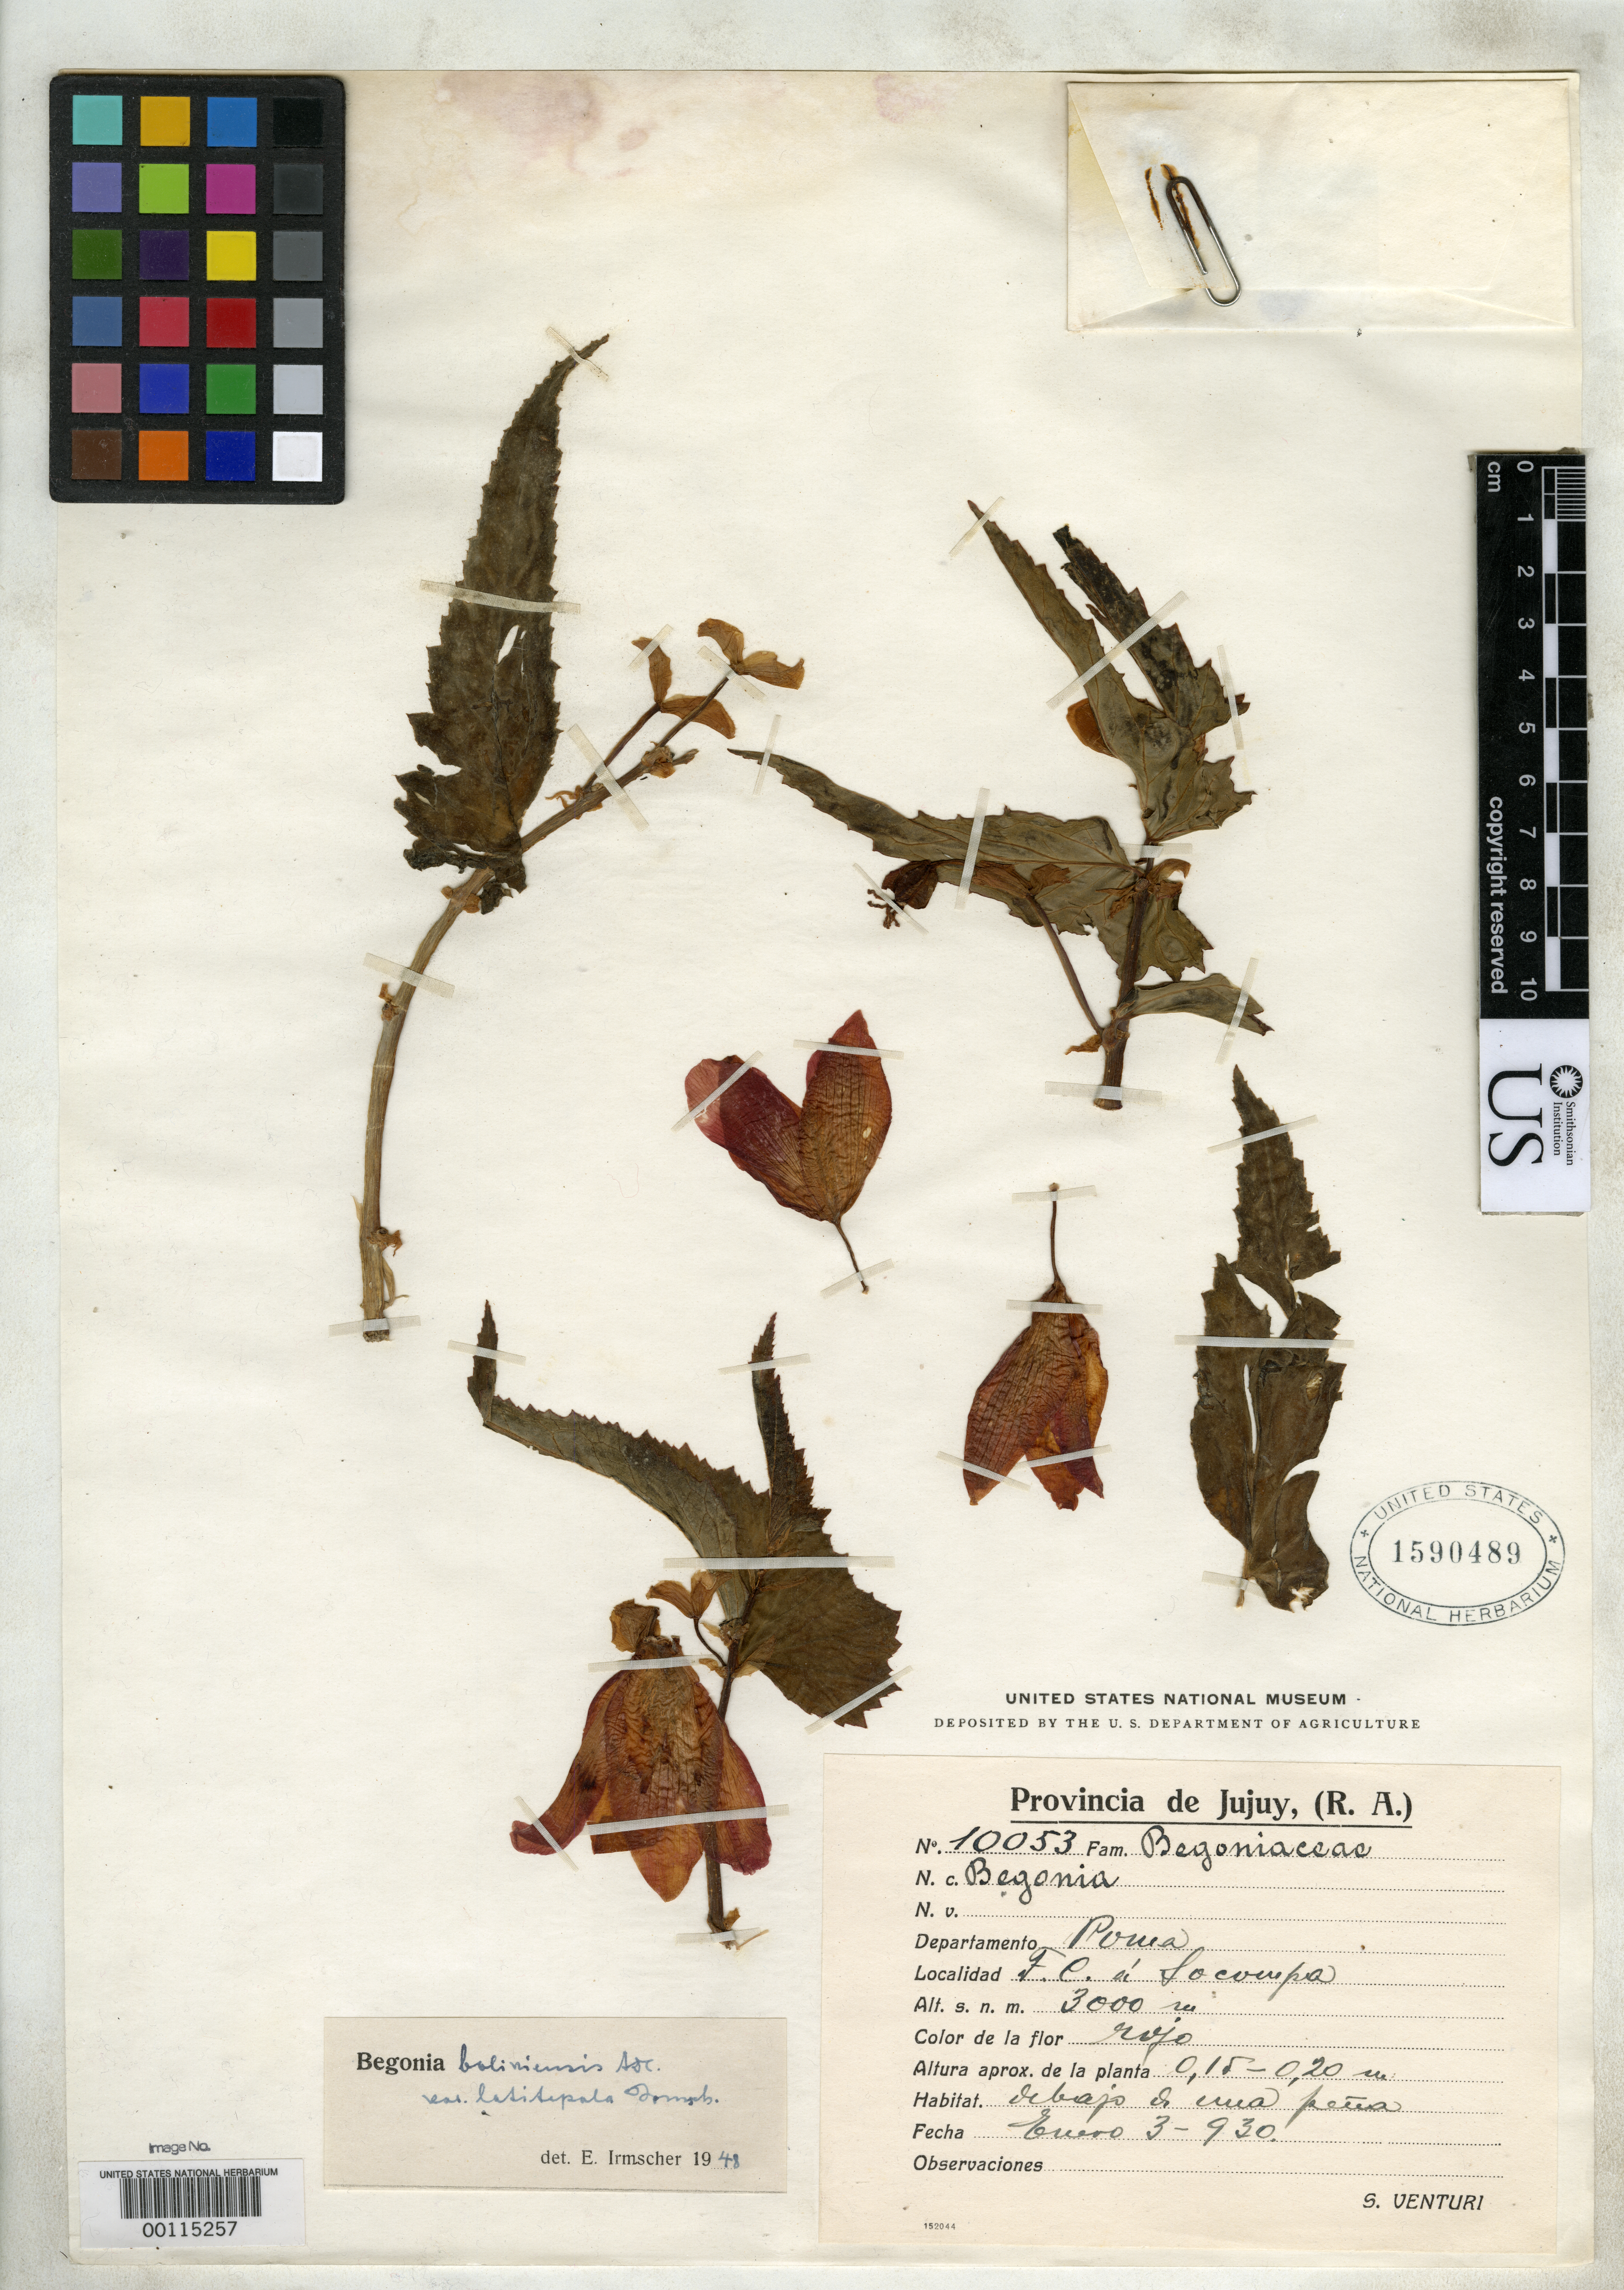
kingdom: Plantae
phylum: Tracheophyta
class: Magnoliopsida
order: Cucurbitales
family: Begoniaceae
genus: Begonia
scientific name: Begonia boliviensis var. latitepala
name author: Irmsch.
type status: Syntype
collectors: S. Venturi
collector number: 10053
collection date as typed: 03 Jan 1930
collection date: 1930-01-03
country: Argentina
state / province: Jujuy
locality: Socompa.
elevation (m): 3000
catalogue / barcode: US 1590489